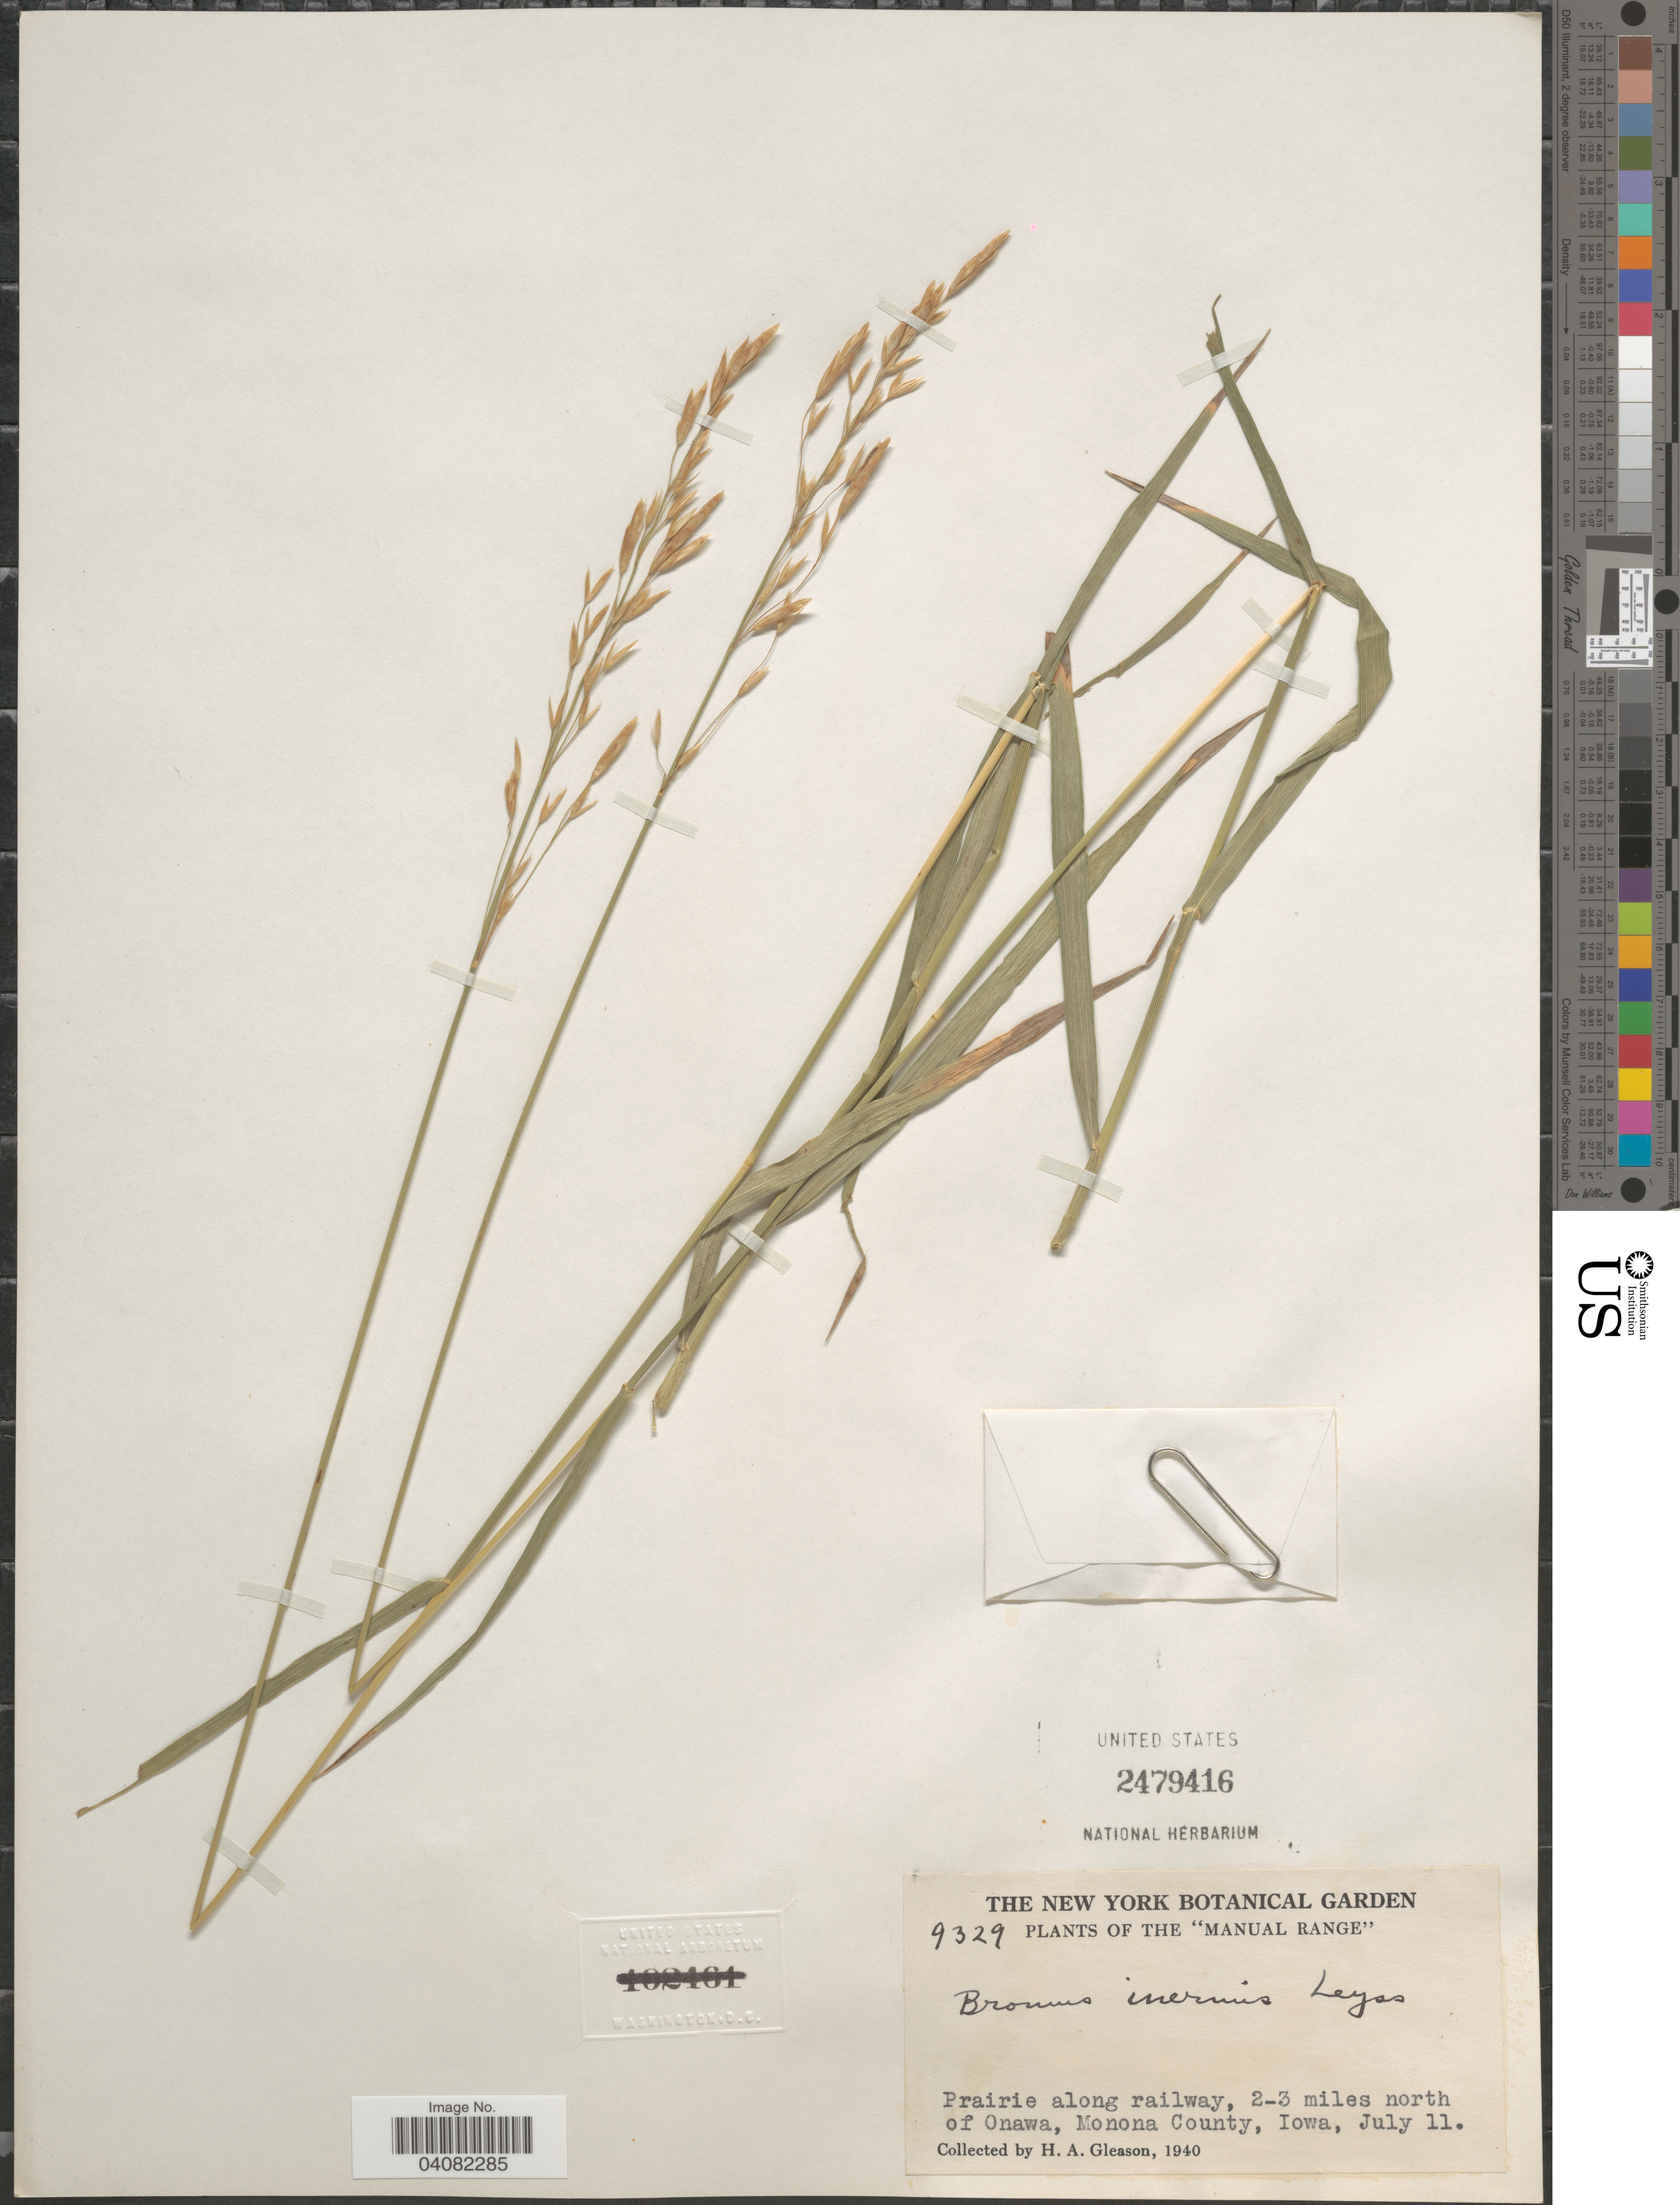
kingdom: Plantae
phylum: Tracheophyta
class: Liliopsida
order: Poales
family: Poaceae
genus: Bromus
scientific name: Bromus inermis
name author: Leyss.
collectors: H. A. Gleason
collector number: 9329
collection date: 1940-07-11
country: United States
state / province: Iowa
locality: The "Manual Range". Prairie along railway, 2-3 miles north of Onawa, Monona County.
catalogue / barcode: US 2479416